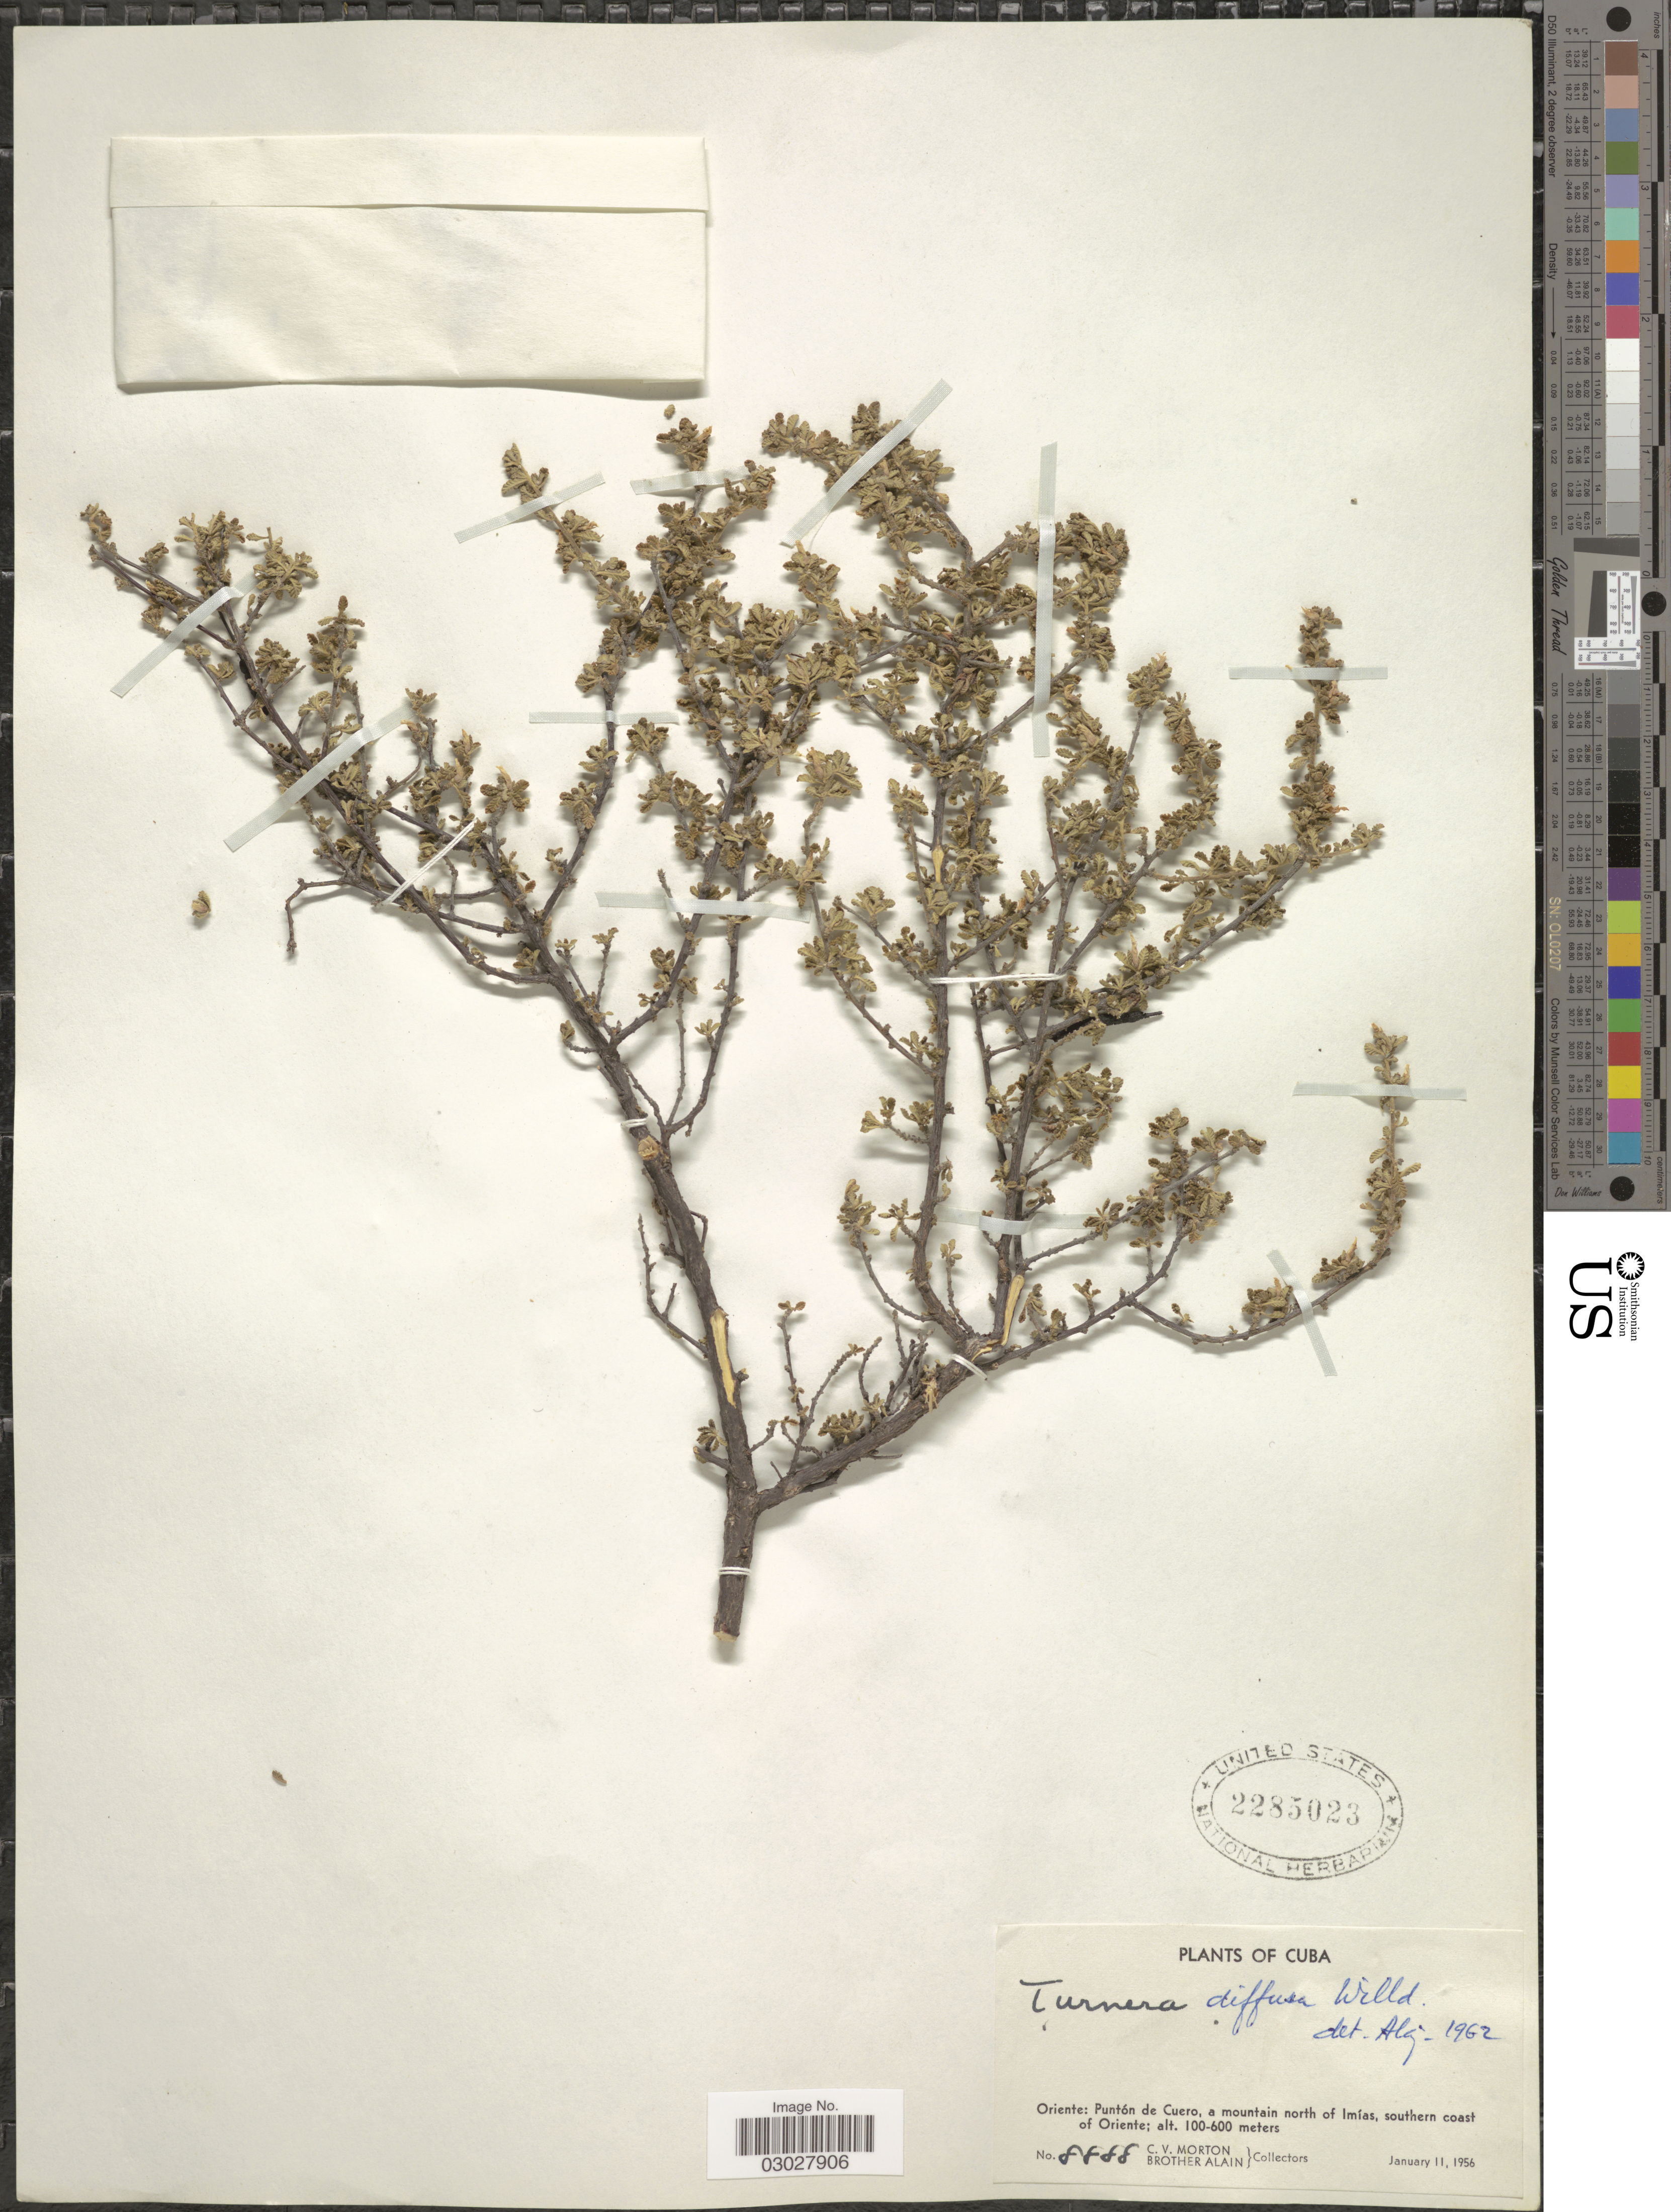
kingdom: Plantae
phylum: Tracheophyta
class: Magnoliopsida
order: Malpighiales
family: Turneraceae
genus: Turnera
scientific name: Turnera diffusa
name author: Willd. ex Schult.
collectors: C. V. Morton & Alain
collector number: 8888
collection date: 1956-01-11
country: Cuba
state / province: Oriente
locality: Puntón de Cuero, a mountain north of Imías, southern coast of Oriente.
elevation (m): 100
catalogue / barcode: US 2285023